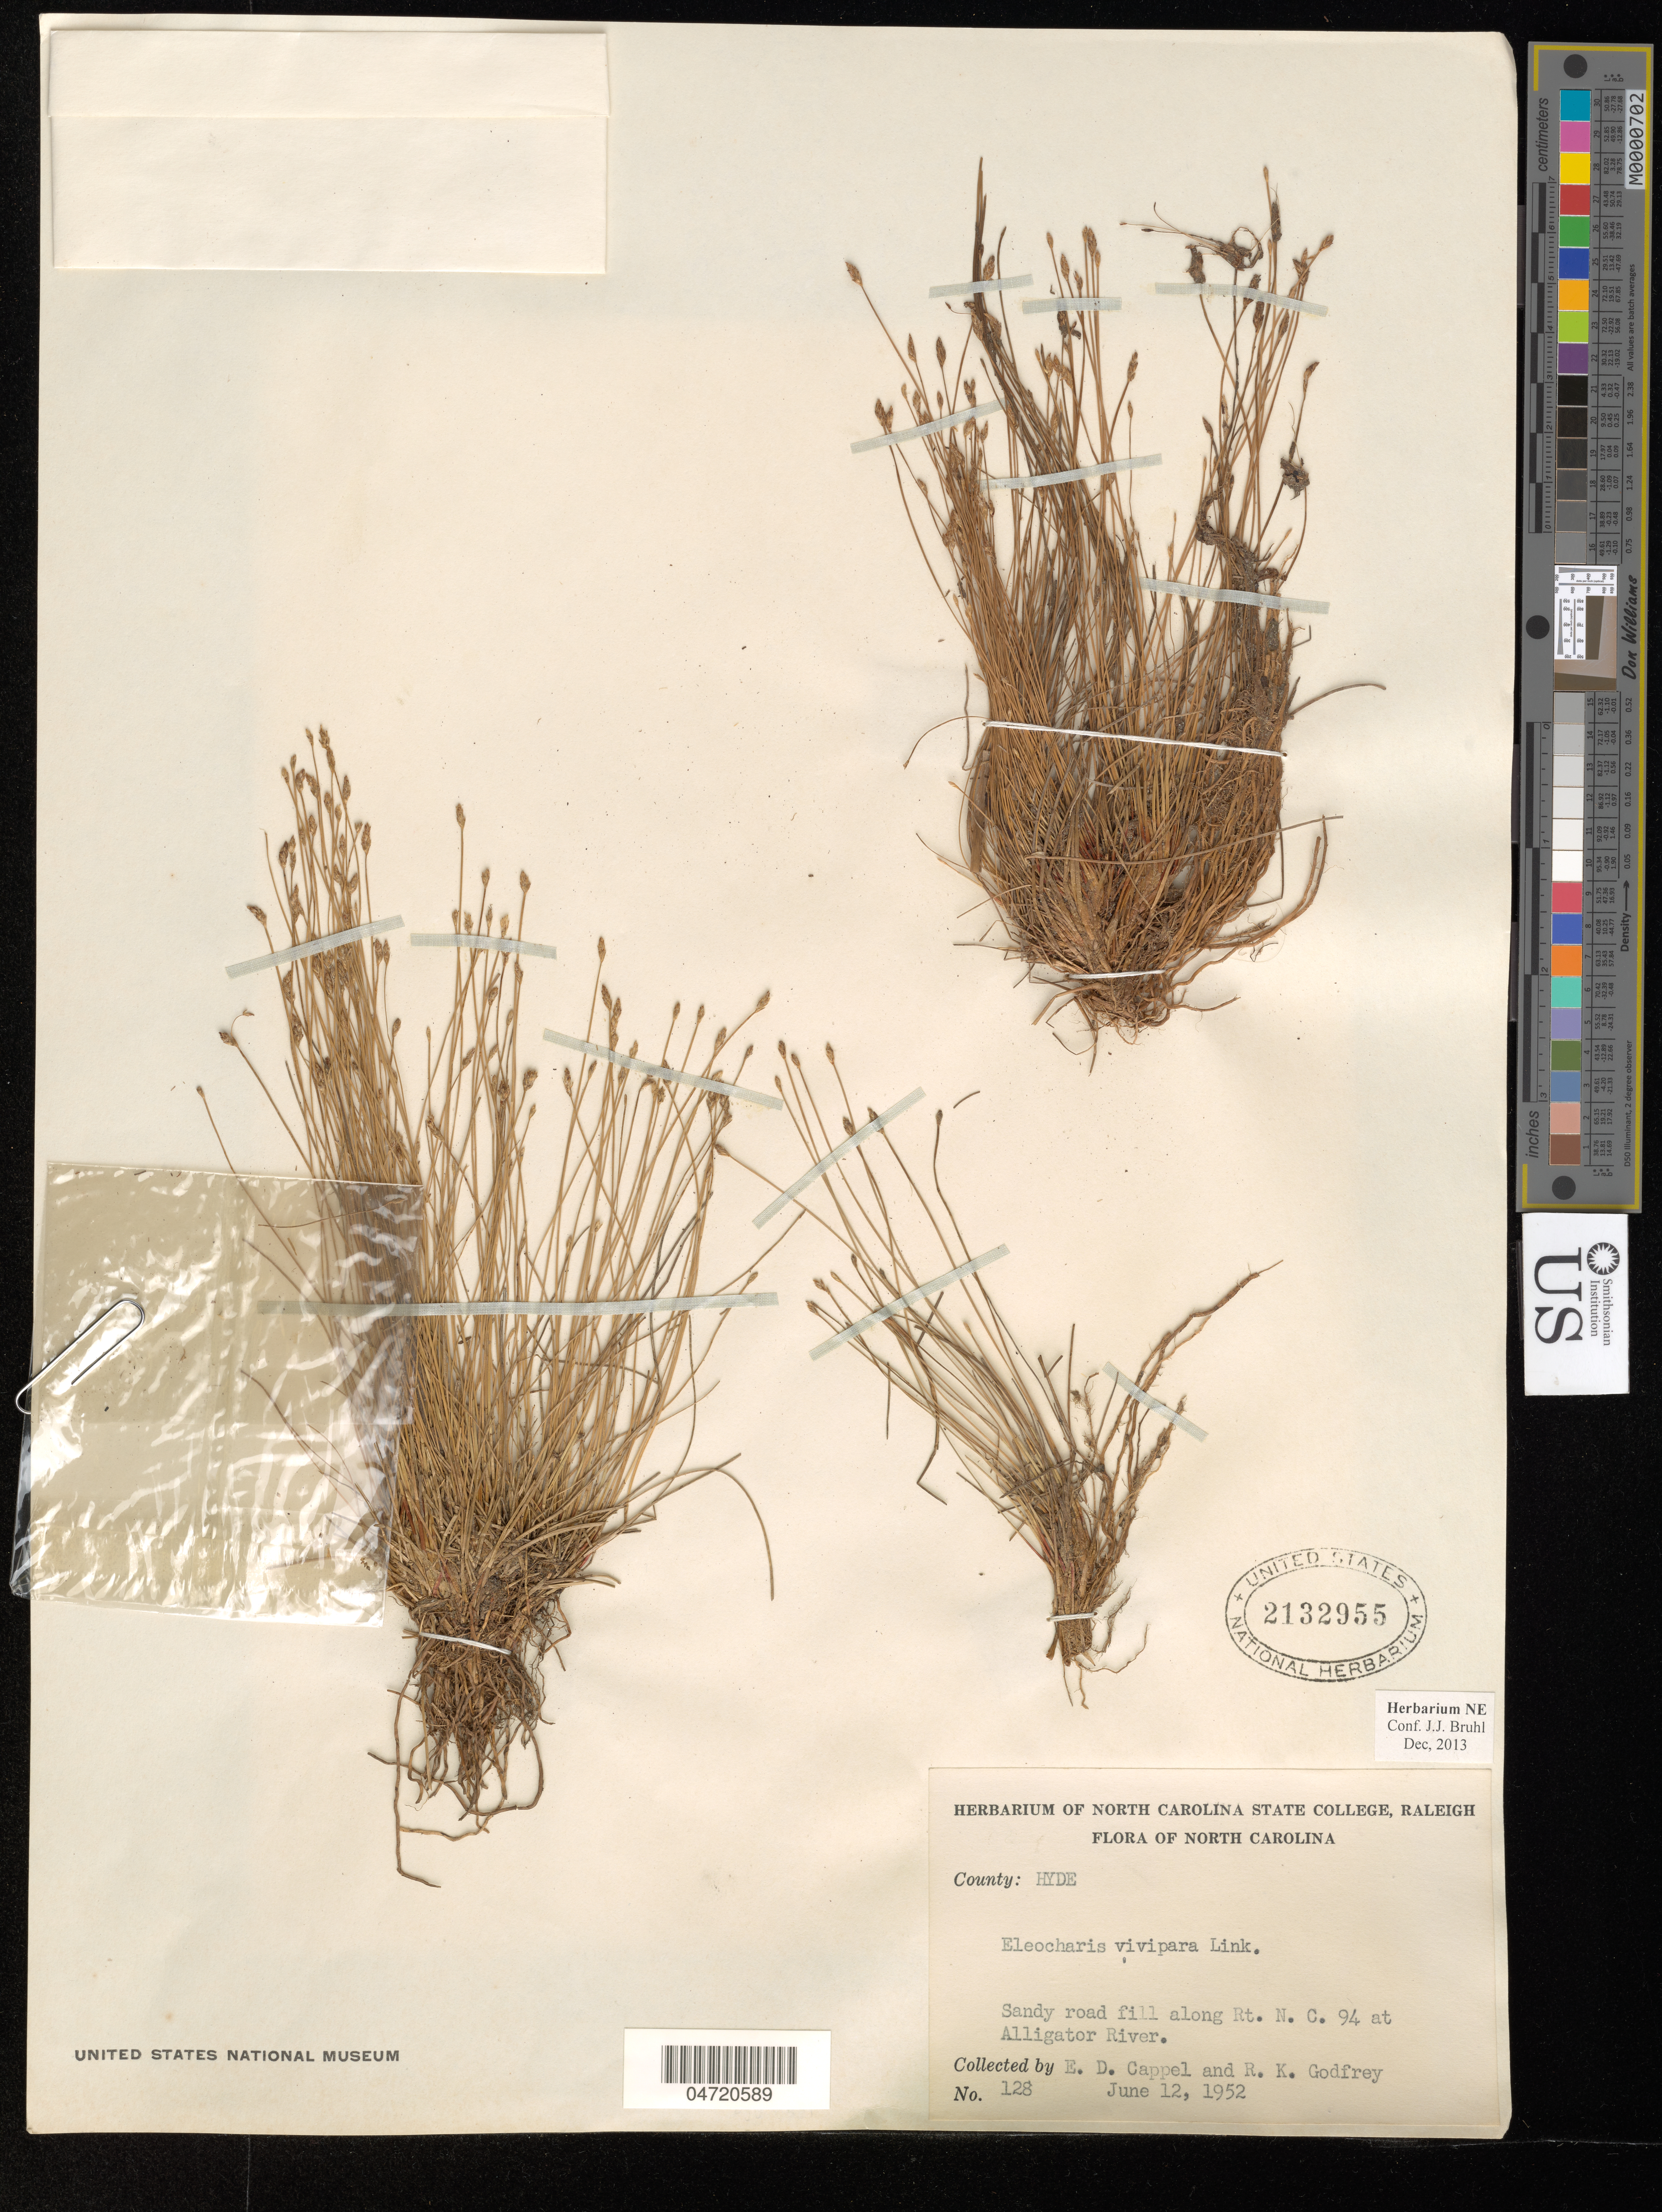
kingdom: Plantae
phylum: Tracheophyta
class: Liliopsida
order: Poales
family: Cyperaceae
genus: Eleocharis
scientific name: Eleocharis vivipara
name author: Link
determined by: Bruhl, J. J., (NE), University of New England (AUSTRALIA)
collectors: E. Cappel & R. K. Godfrey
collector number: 128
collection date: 1952-06-12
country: United States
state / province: North Carolina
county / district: Hyde County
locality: Along Rt NC94 at Alligator River.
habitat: Sandy road fill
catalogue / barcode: US 2132955